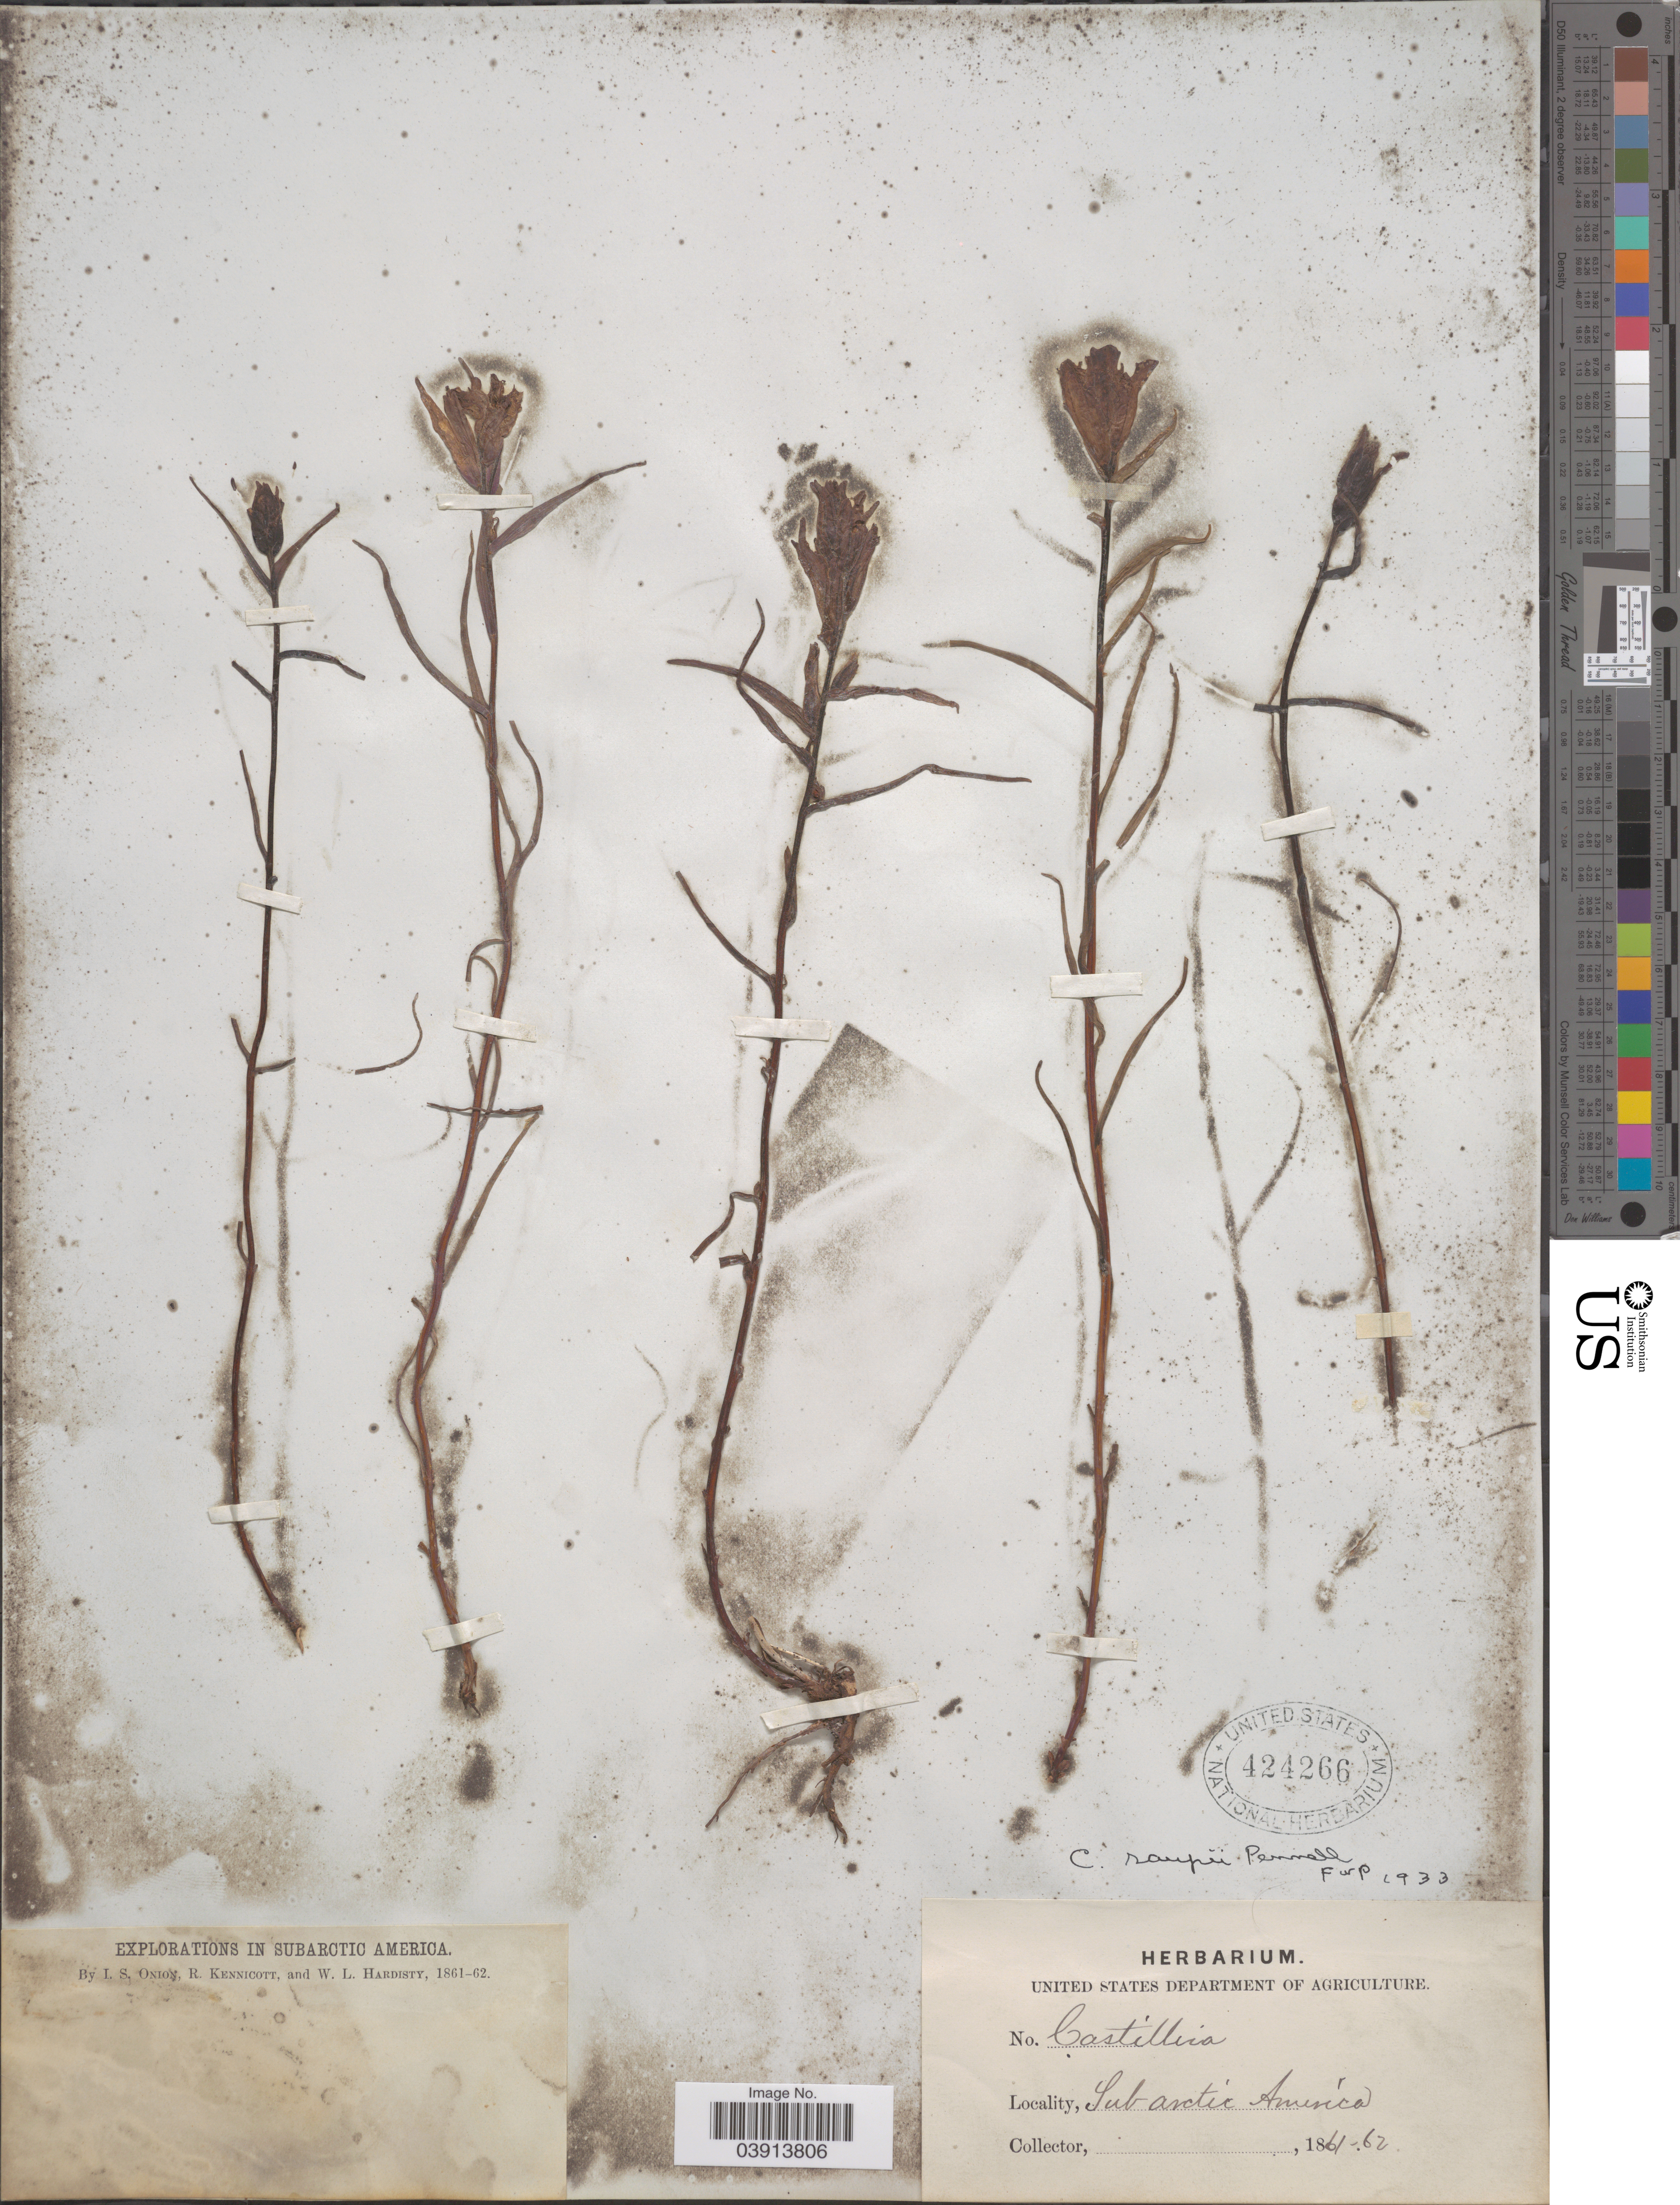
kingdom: Plantae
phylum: Tracheophyta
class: Magnoliopsida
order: Lamiales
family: Orobanchaceae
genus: Castilleja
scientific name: Castilleja raupii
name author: Pennell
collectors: I. Onion, R. Kennicott & W. Hardisty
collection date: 1861/1862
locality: Subarctic America.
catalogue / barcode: US 424266